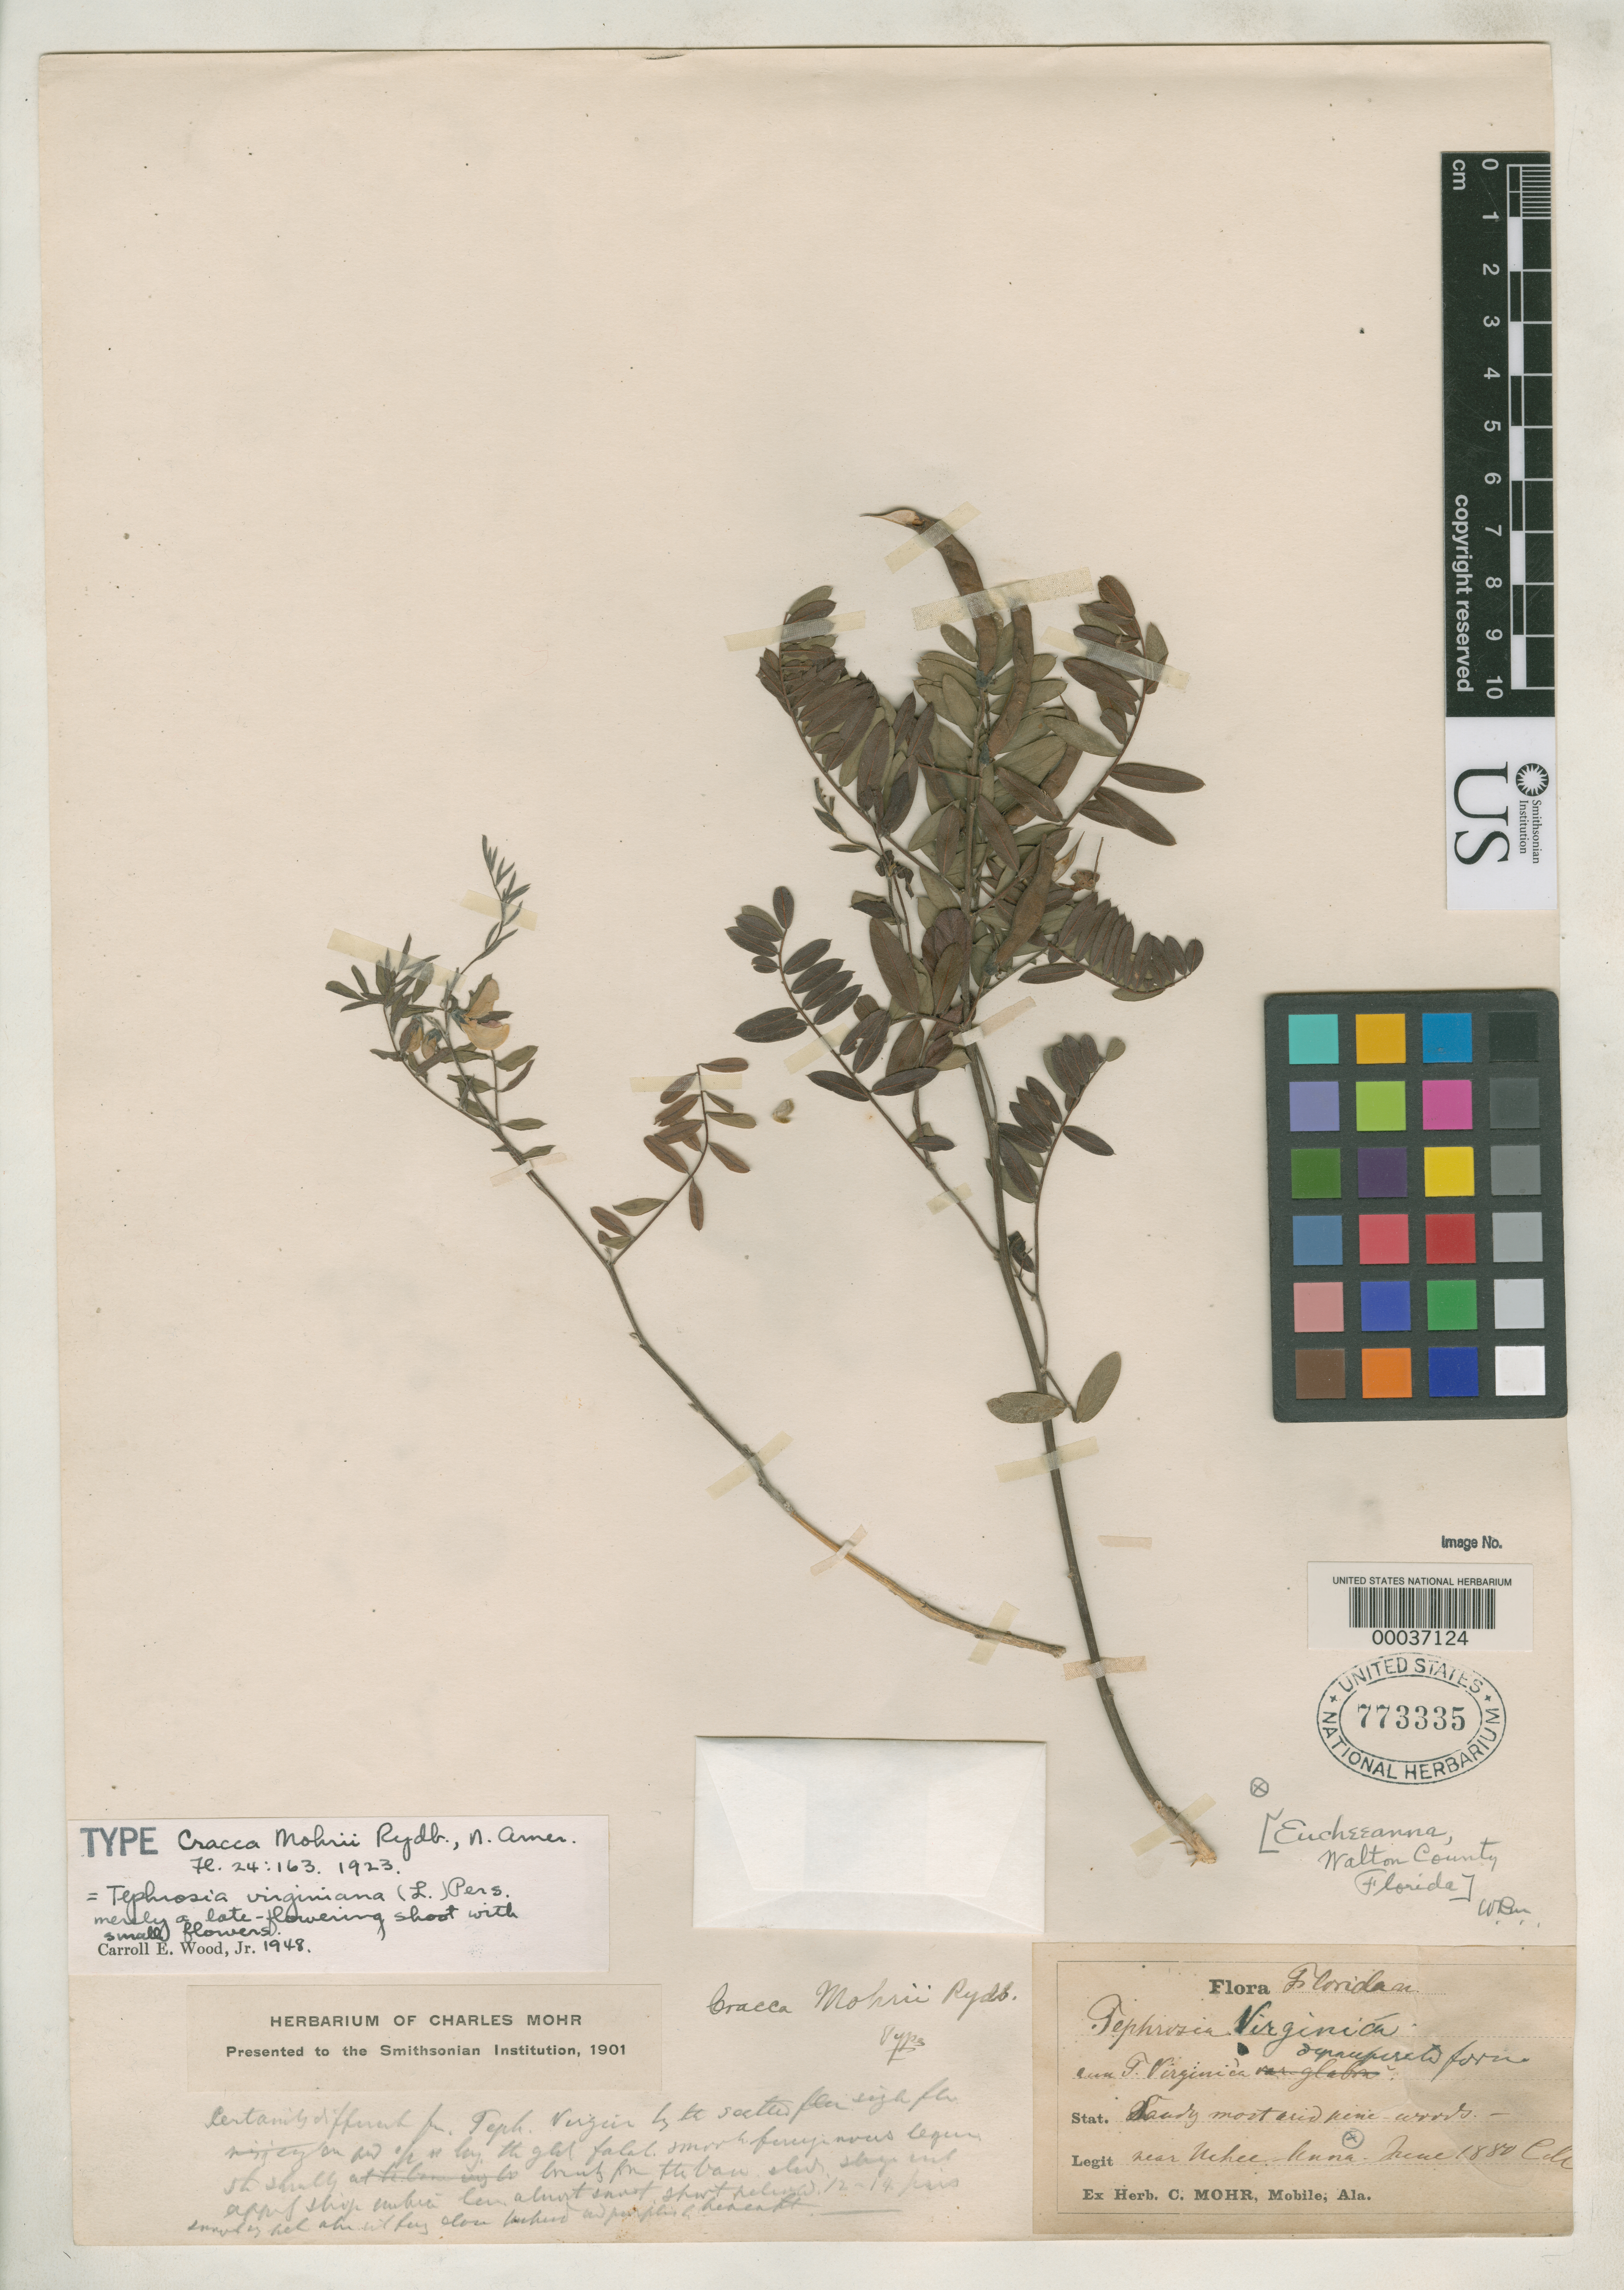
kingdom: Plantae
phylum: Tracheophyta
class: Magnoliopsida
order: Fabales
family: Fabaceae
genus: Cracca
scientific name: Cracca mohrii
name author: Rydb.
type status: Holotype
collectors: C. T. Mohr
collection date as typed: Jun 1880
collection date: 1880-06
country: United States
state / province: Florida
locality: Near McKee.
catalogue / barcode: US 773335